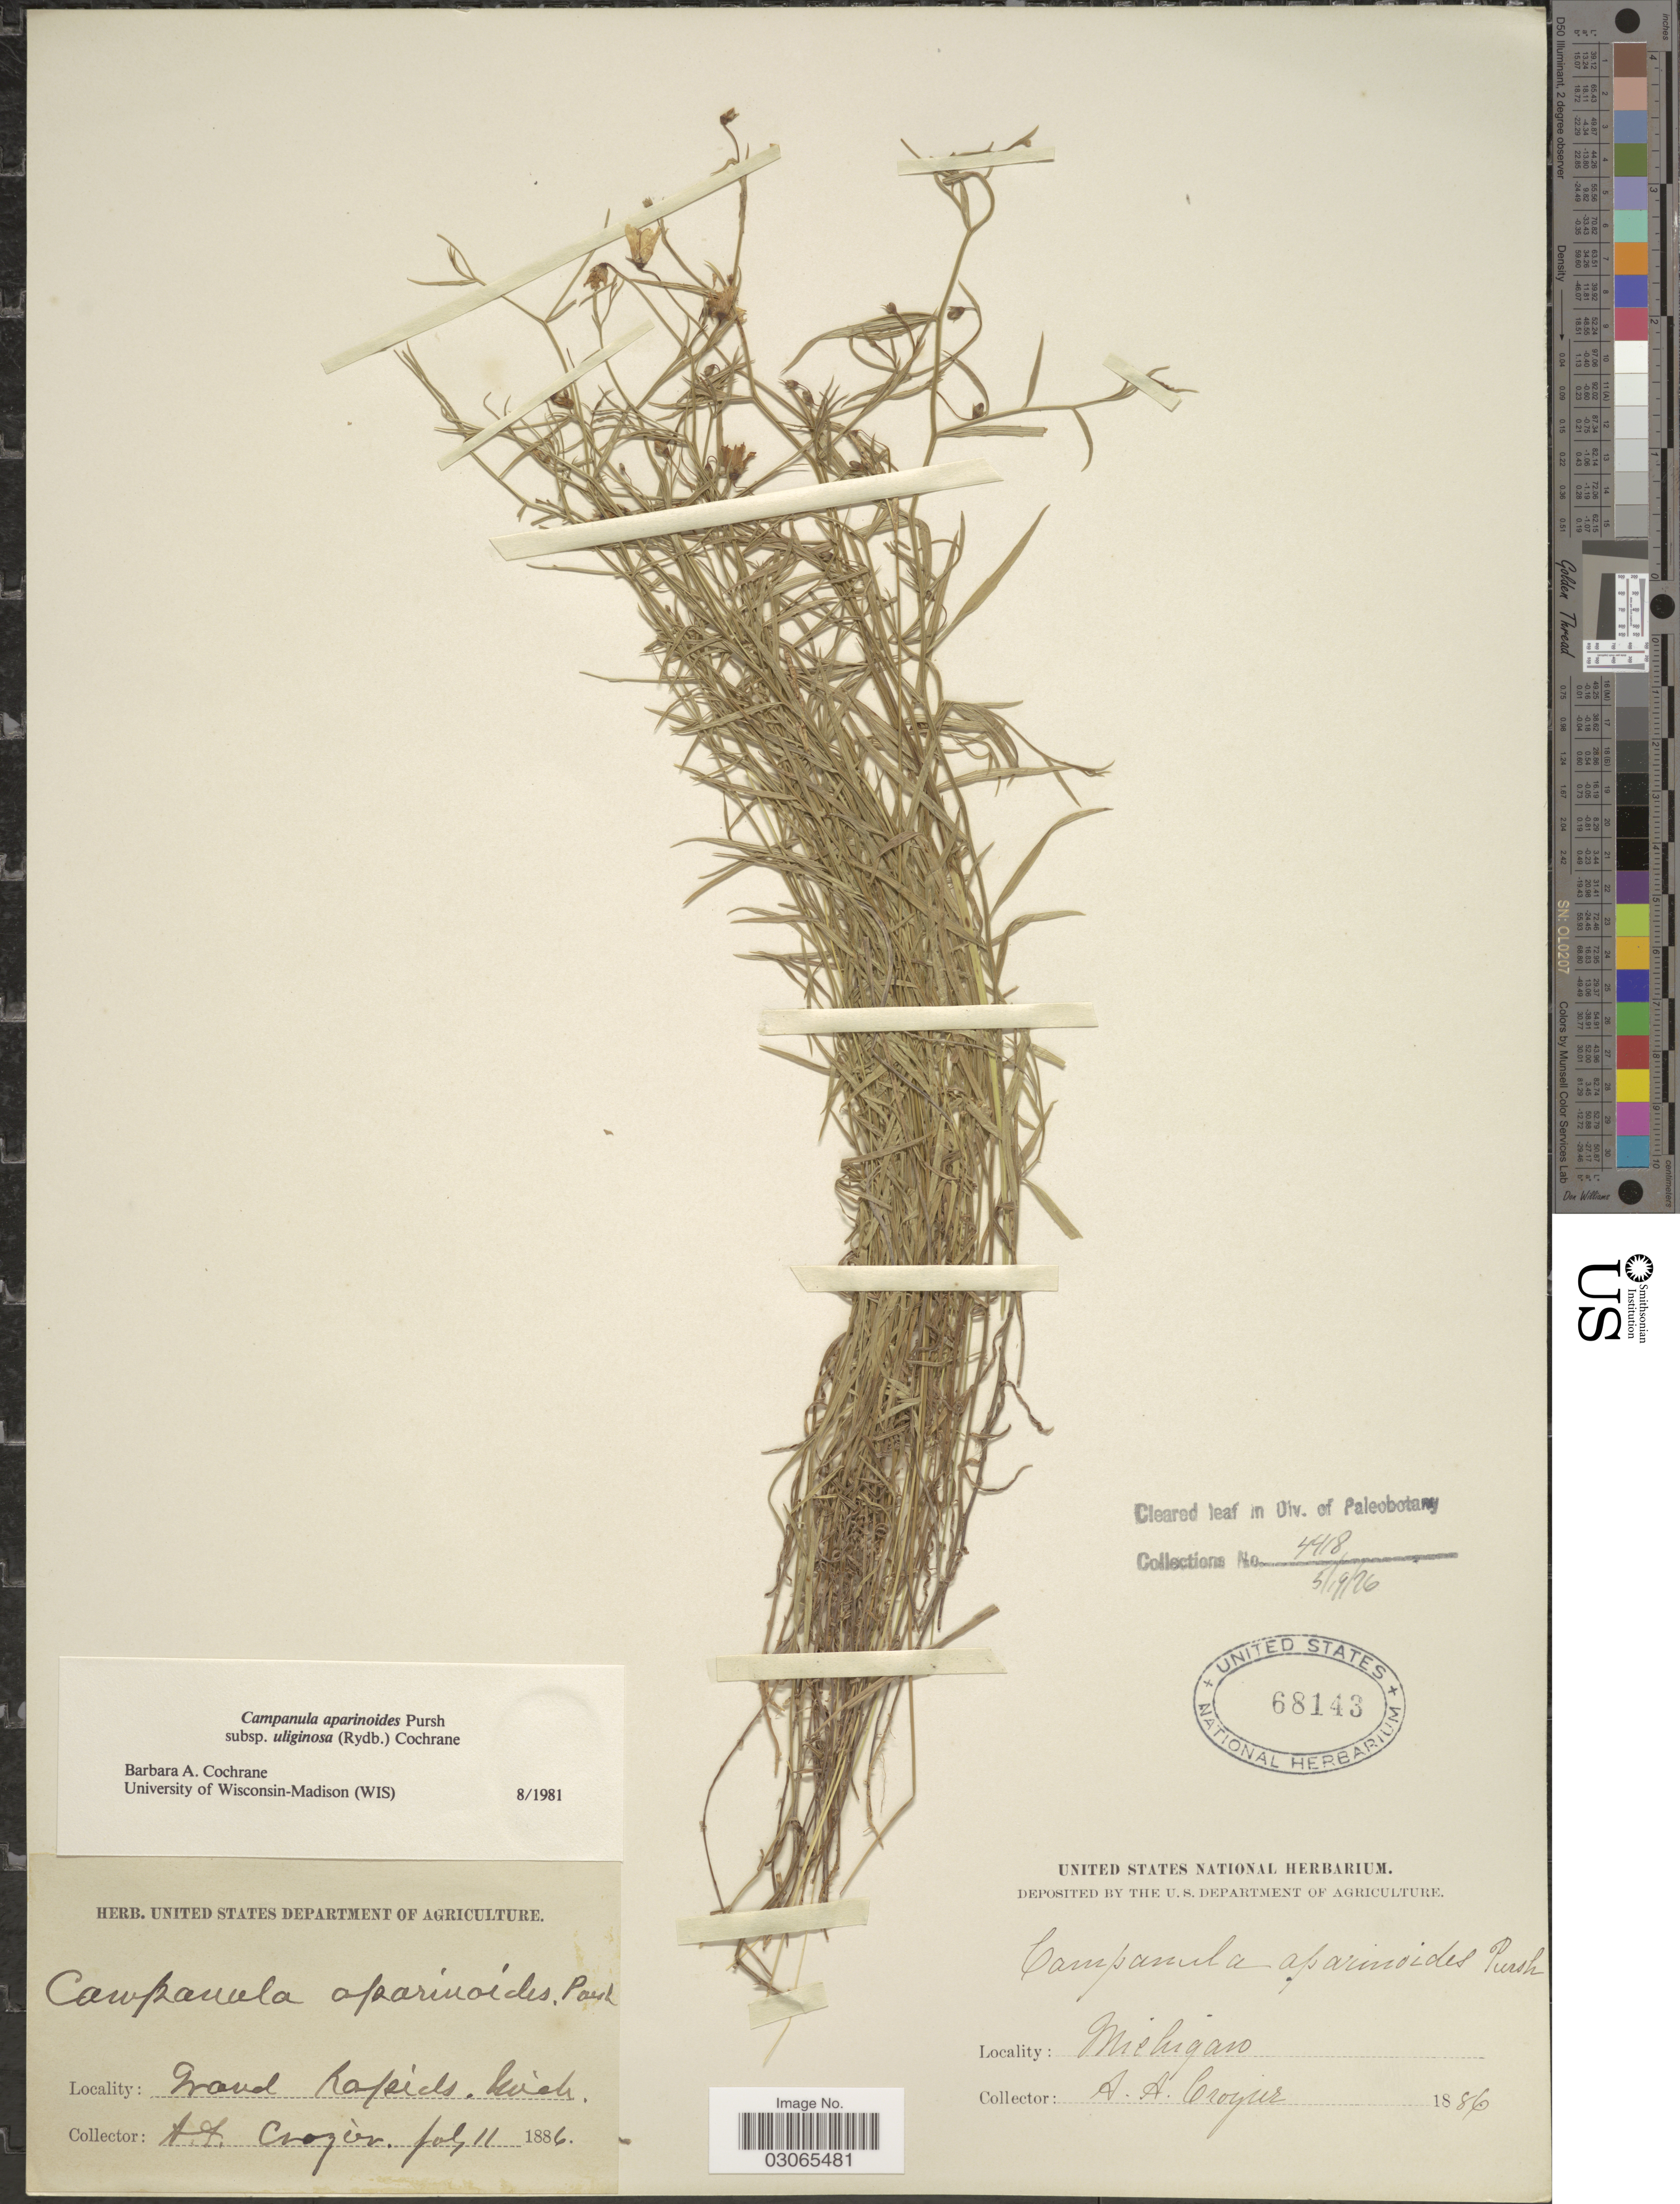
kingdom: Plantae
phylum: Tracheophyta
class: Magnoliopsida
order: Asterales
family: Campanulaceae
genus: Campanula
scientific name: Campanula aparinoides var. uliginosa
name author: (Rydb.) Gleason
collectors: A. Crozier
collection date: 1886-07-11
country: United States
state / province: Michigan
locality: Grand Rapids.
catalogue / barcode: US 68143